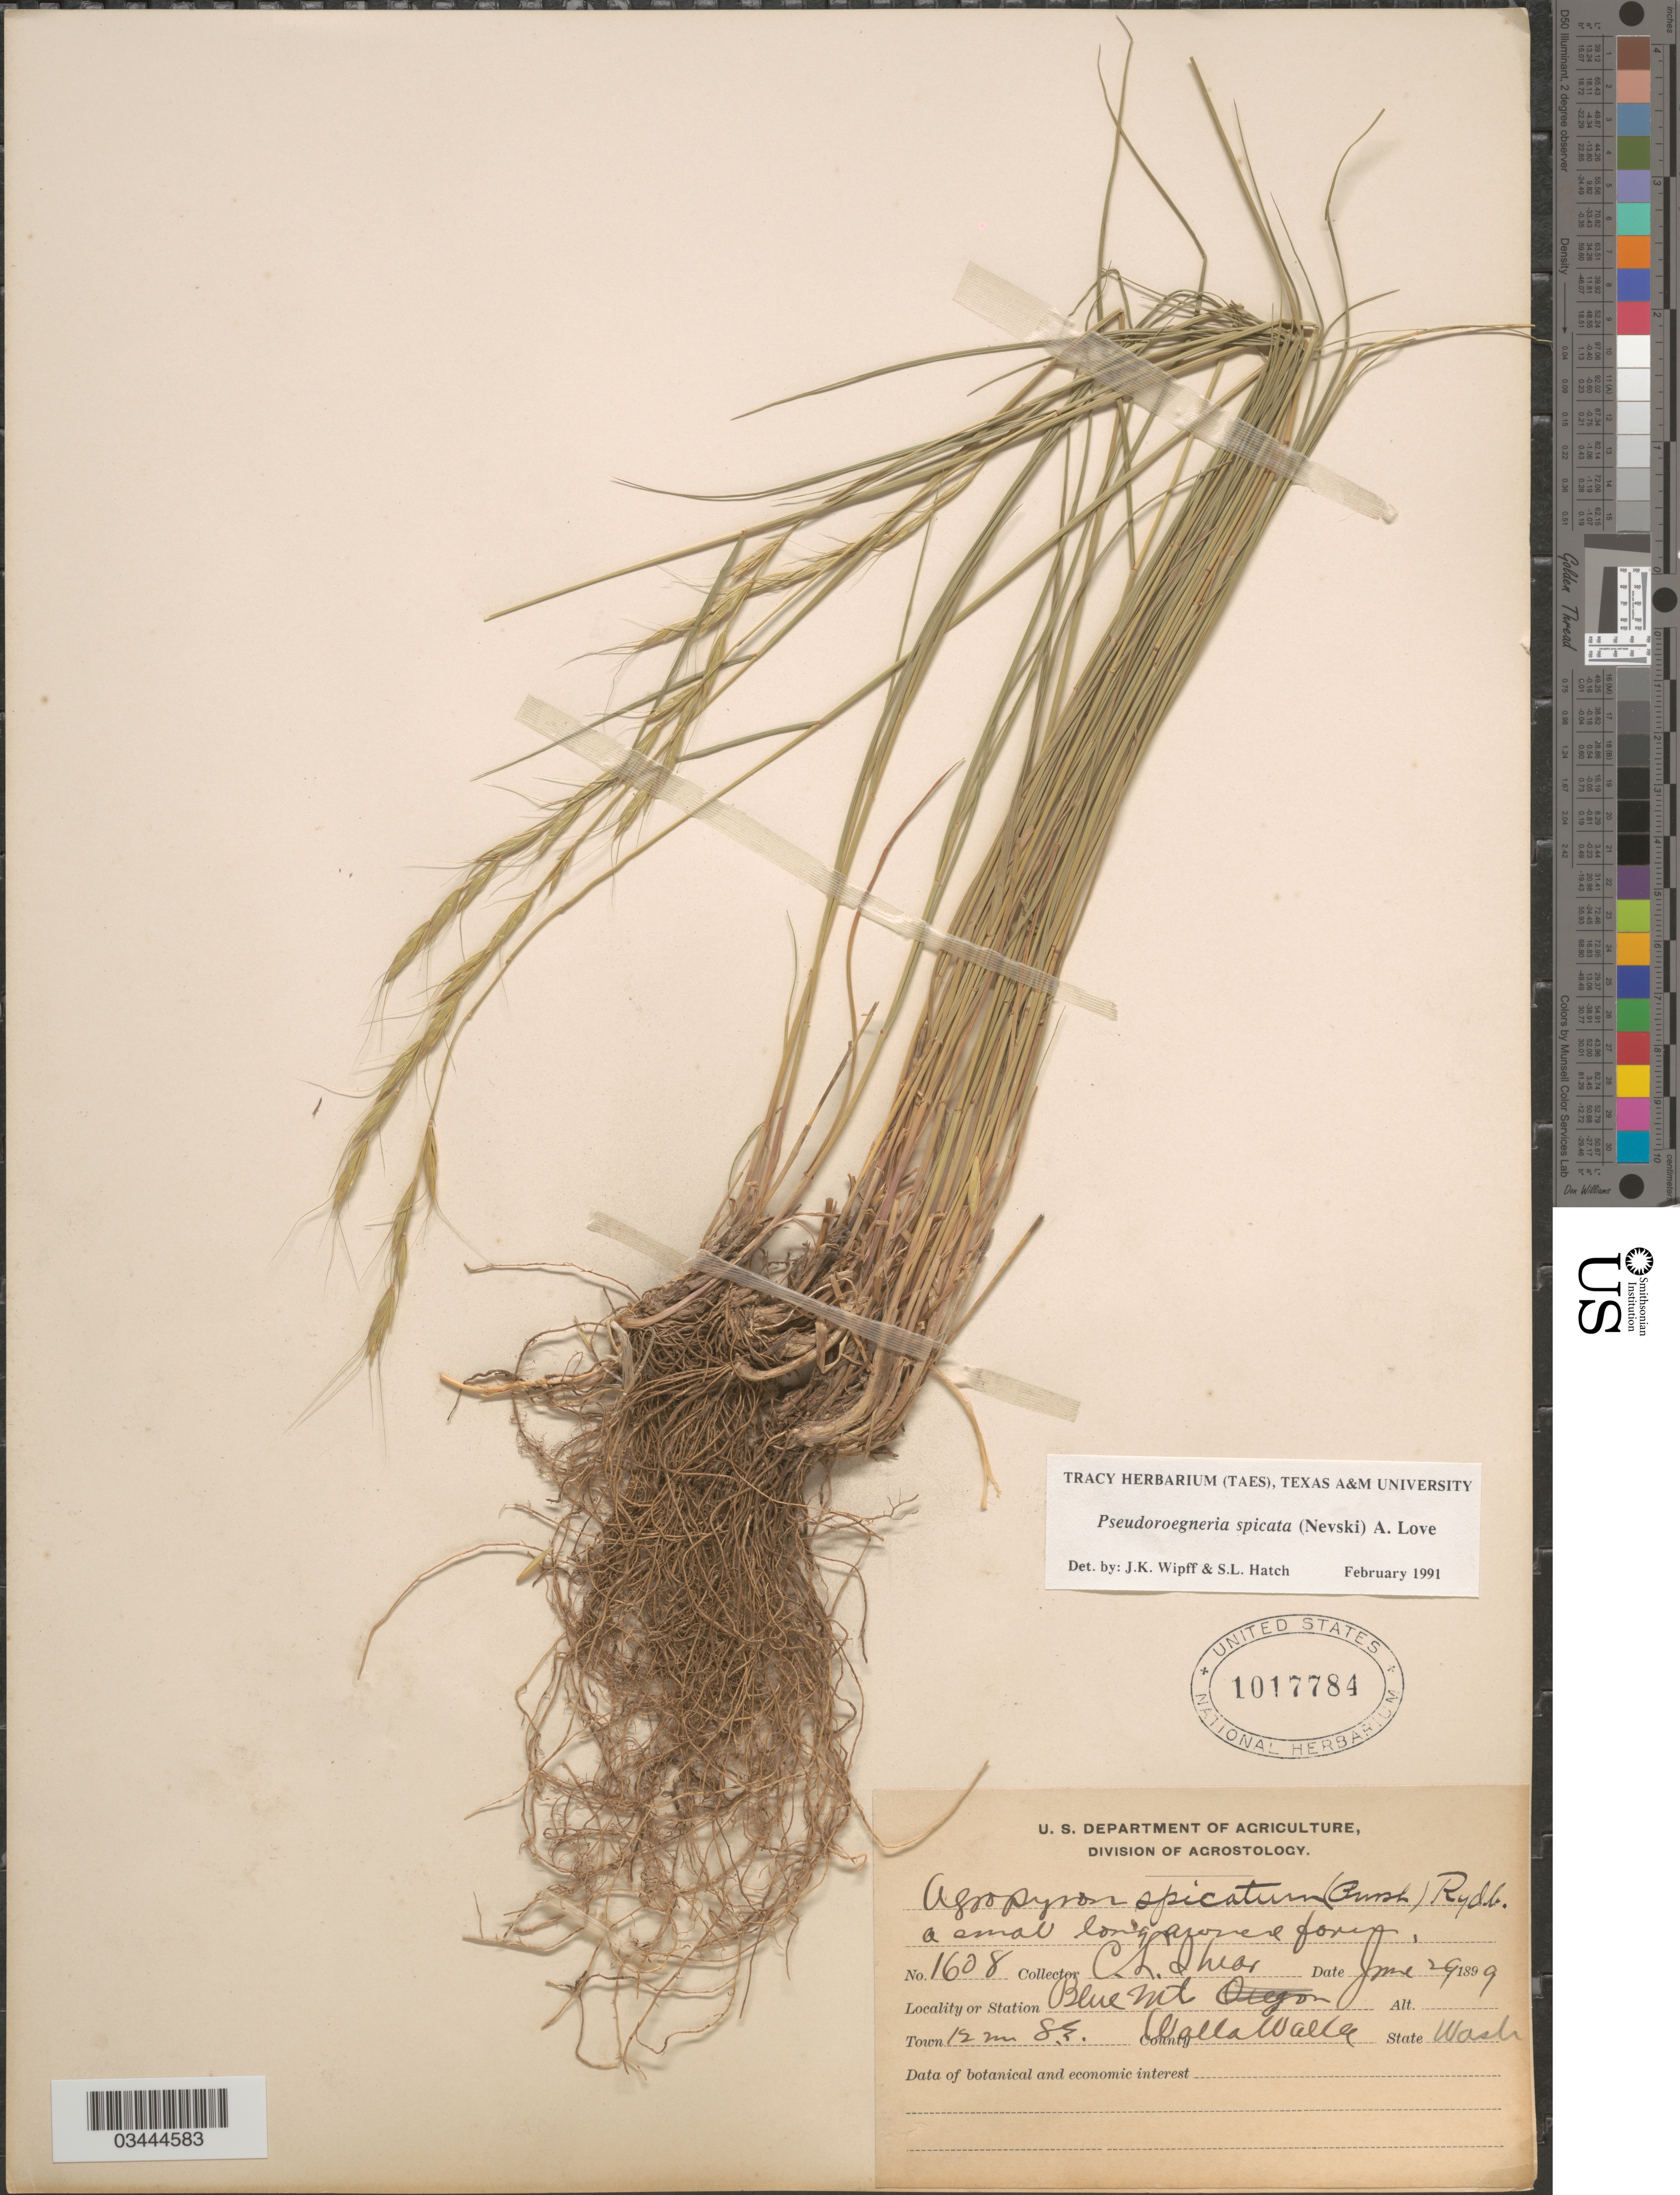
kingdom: Plantae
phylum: Tracheophyta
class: Liliopsida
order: Poales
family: Poaceae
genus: Pseudoroegneria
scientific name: Pseudoroegneria spicata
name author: (Pursh) Á. Löve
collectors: C. L. Shear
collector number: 1608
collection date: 1899-06-29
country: United States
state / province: Washington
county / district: Walla Walla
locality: Blue Mt. Town 12 mi S.E. County Walla Walla.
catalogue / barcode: US 1017784